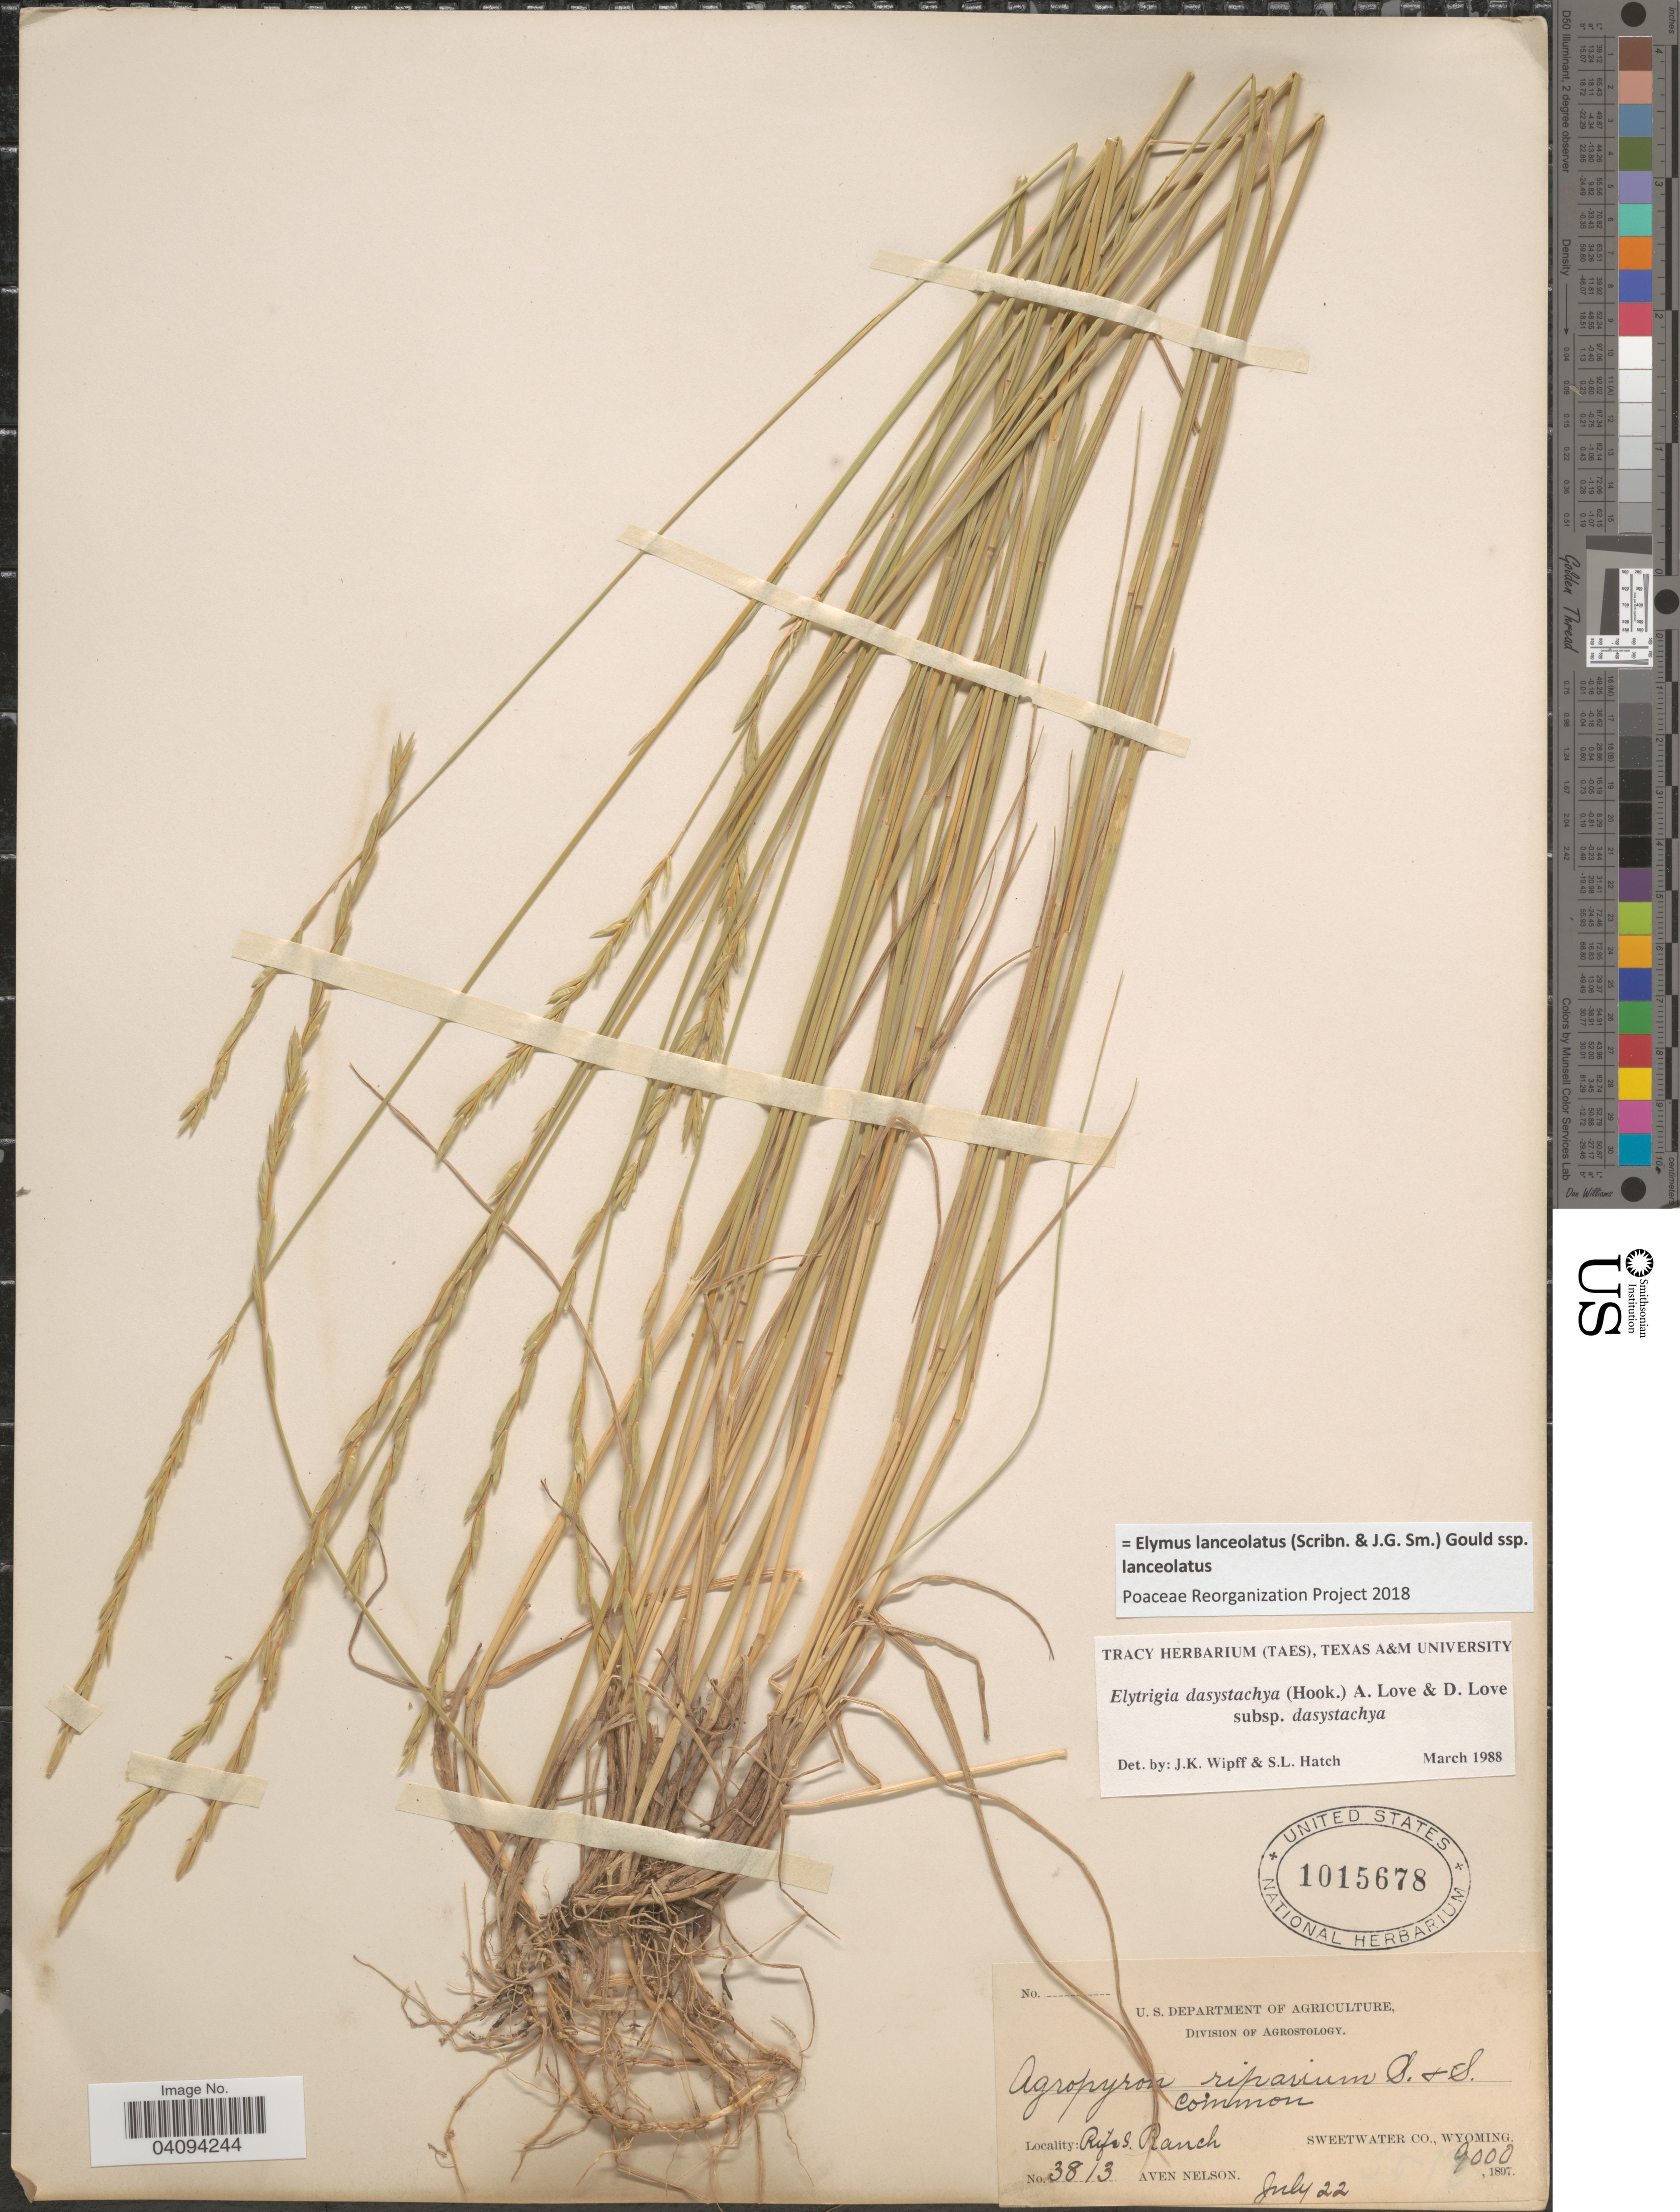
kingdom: Plantae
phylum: Tracheophyta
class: Liliopsida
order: Poales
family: Poaceae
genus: Elymus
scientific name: Elymus lanceolatus subsp. lanceolatus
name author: (Scribn. & J.G. Sm.) Gould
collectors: A. Nelson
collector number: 3813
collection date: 1897-07-22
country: United States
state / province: Wyoming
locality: Rifes Ranch. Sweetwater Co.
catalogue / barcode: US 1015678